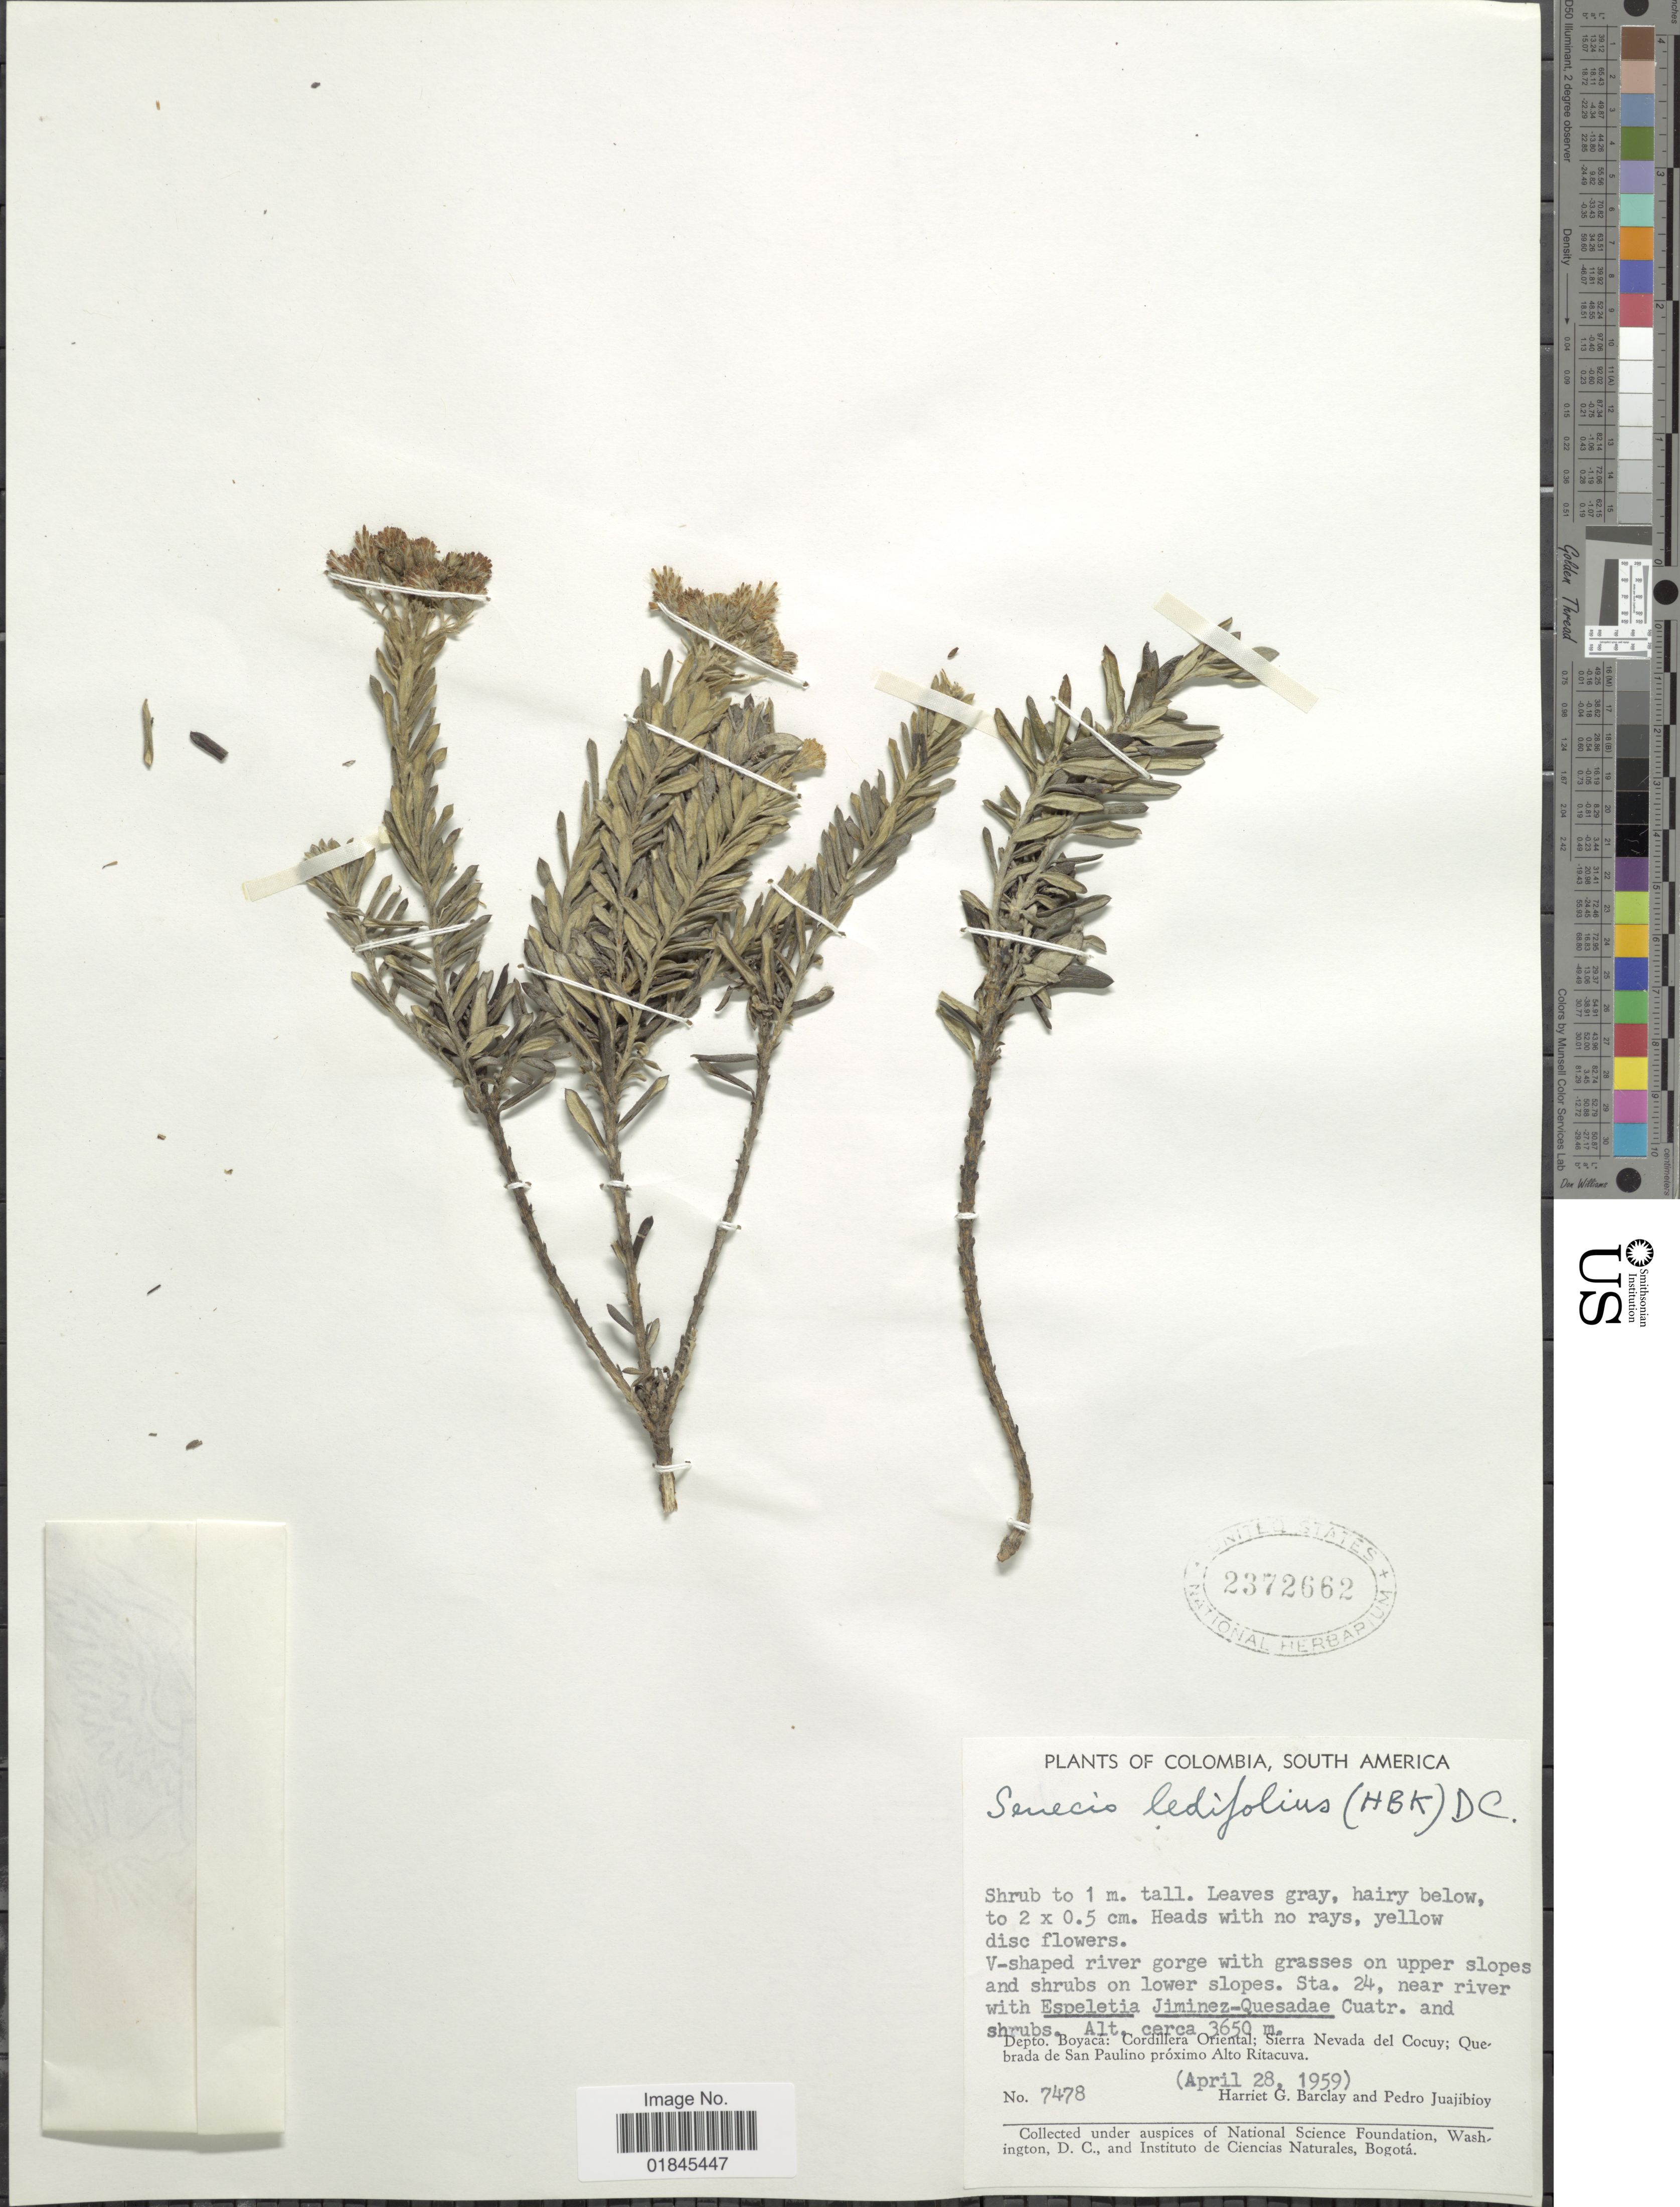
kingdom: Plantae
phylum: Tracheophyta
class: Magnoliopsida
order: Asterales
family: Asteraceae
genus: Pentacalia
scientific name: Pentacalia ledifolia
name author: (Kunth) Cuatrec.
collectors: H. G. Barclay & P. Juajibioy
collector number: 7478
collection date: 1959-04-28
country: Colombia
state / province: Boyacá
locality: Depto. Boyaca: Cordillera Oriental; Sierra Nevada del Cocuy; Quebrada de San Paulino próximo Alto Ritacuva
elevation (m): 3650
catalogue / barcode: US 2372662